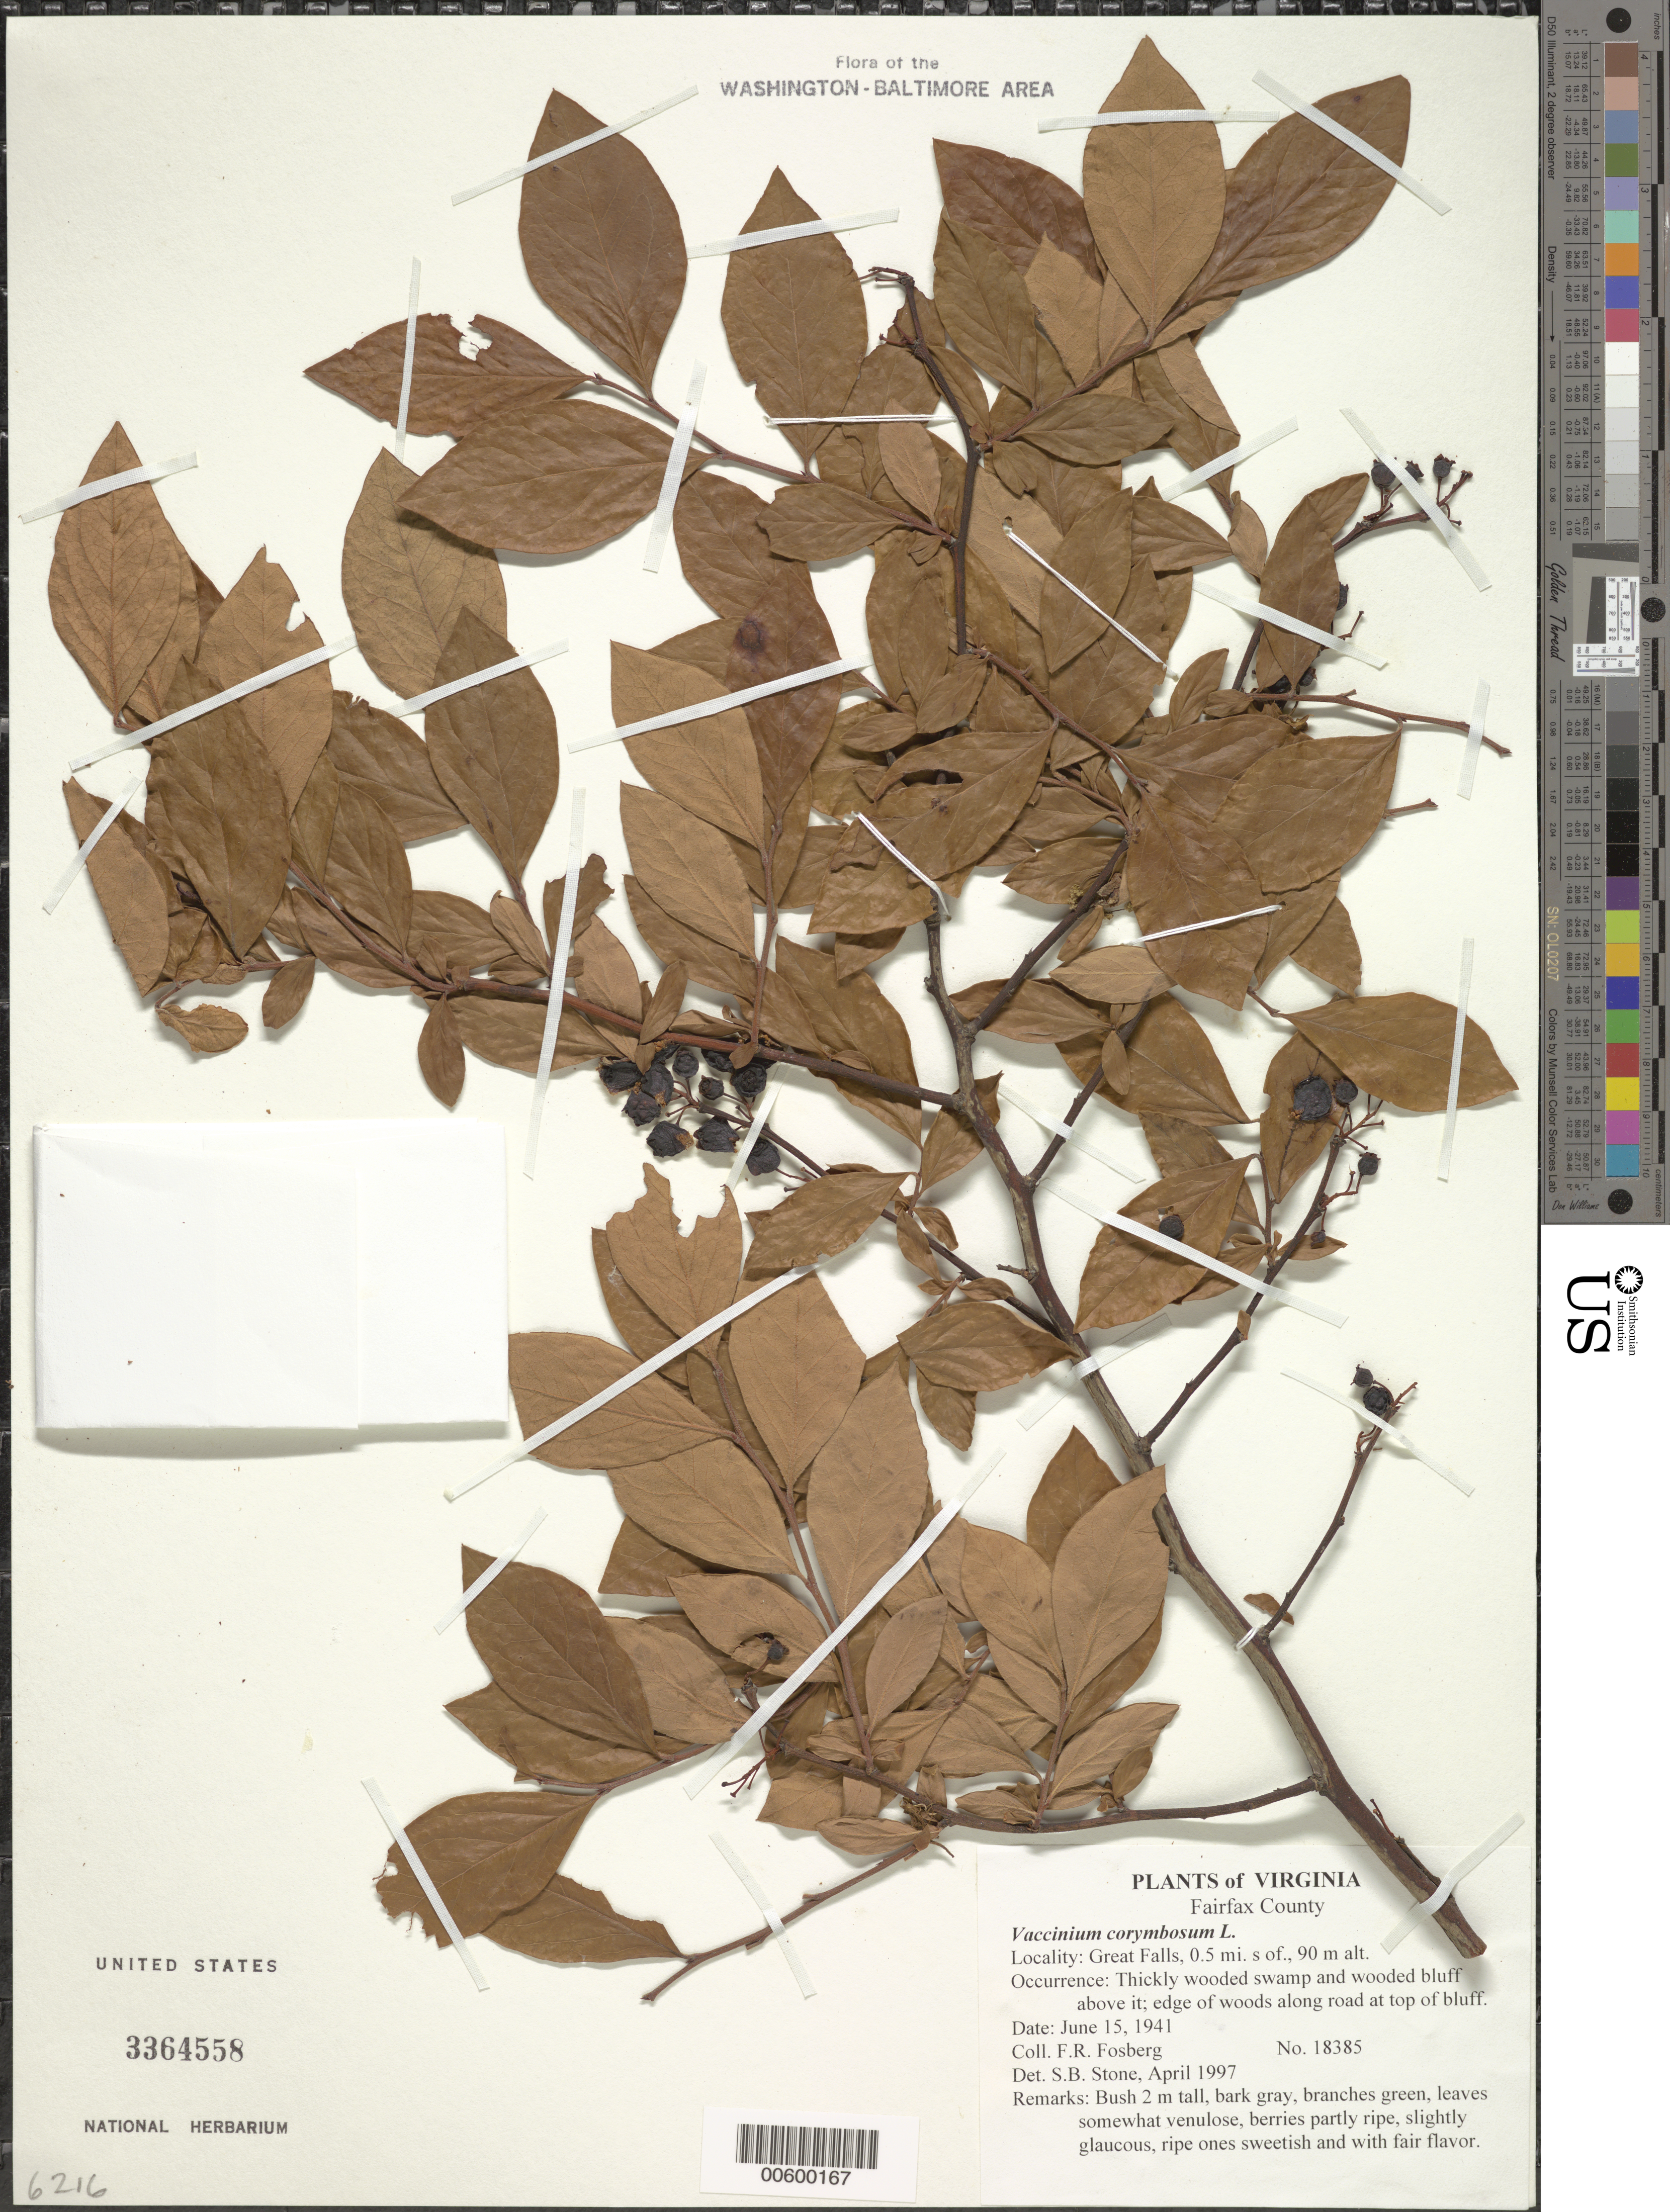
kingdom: Plantae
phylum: Tracheophyta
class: Magnoliopsida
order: Ericales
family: Ericaceae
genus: Vaccinium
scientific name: Vaccinium corymbosum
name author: L.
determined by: Stone, S. B.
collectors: F. R. Fosberg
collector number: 18385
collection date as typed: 15 Jun 1941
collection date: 1941-06-15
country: United States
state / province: Virginia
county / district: Fairfax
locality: Great Falls, 0.5 mi. S of.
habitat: Thickly wooded swamp and wooded bluff above it; edge of woods along road at top of bluff.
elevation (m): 90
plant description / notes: Common name: High Bush Blueberry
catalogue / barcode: US 3364558